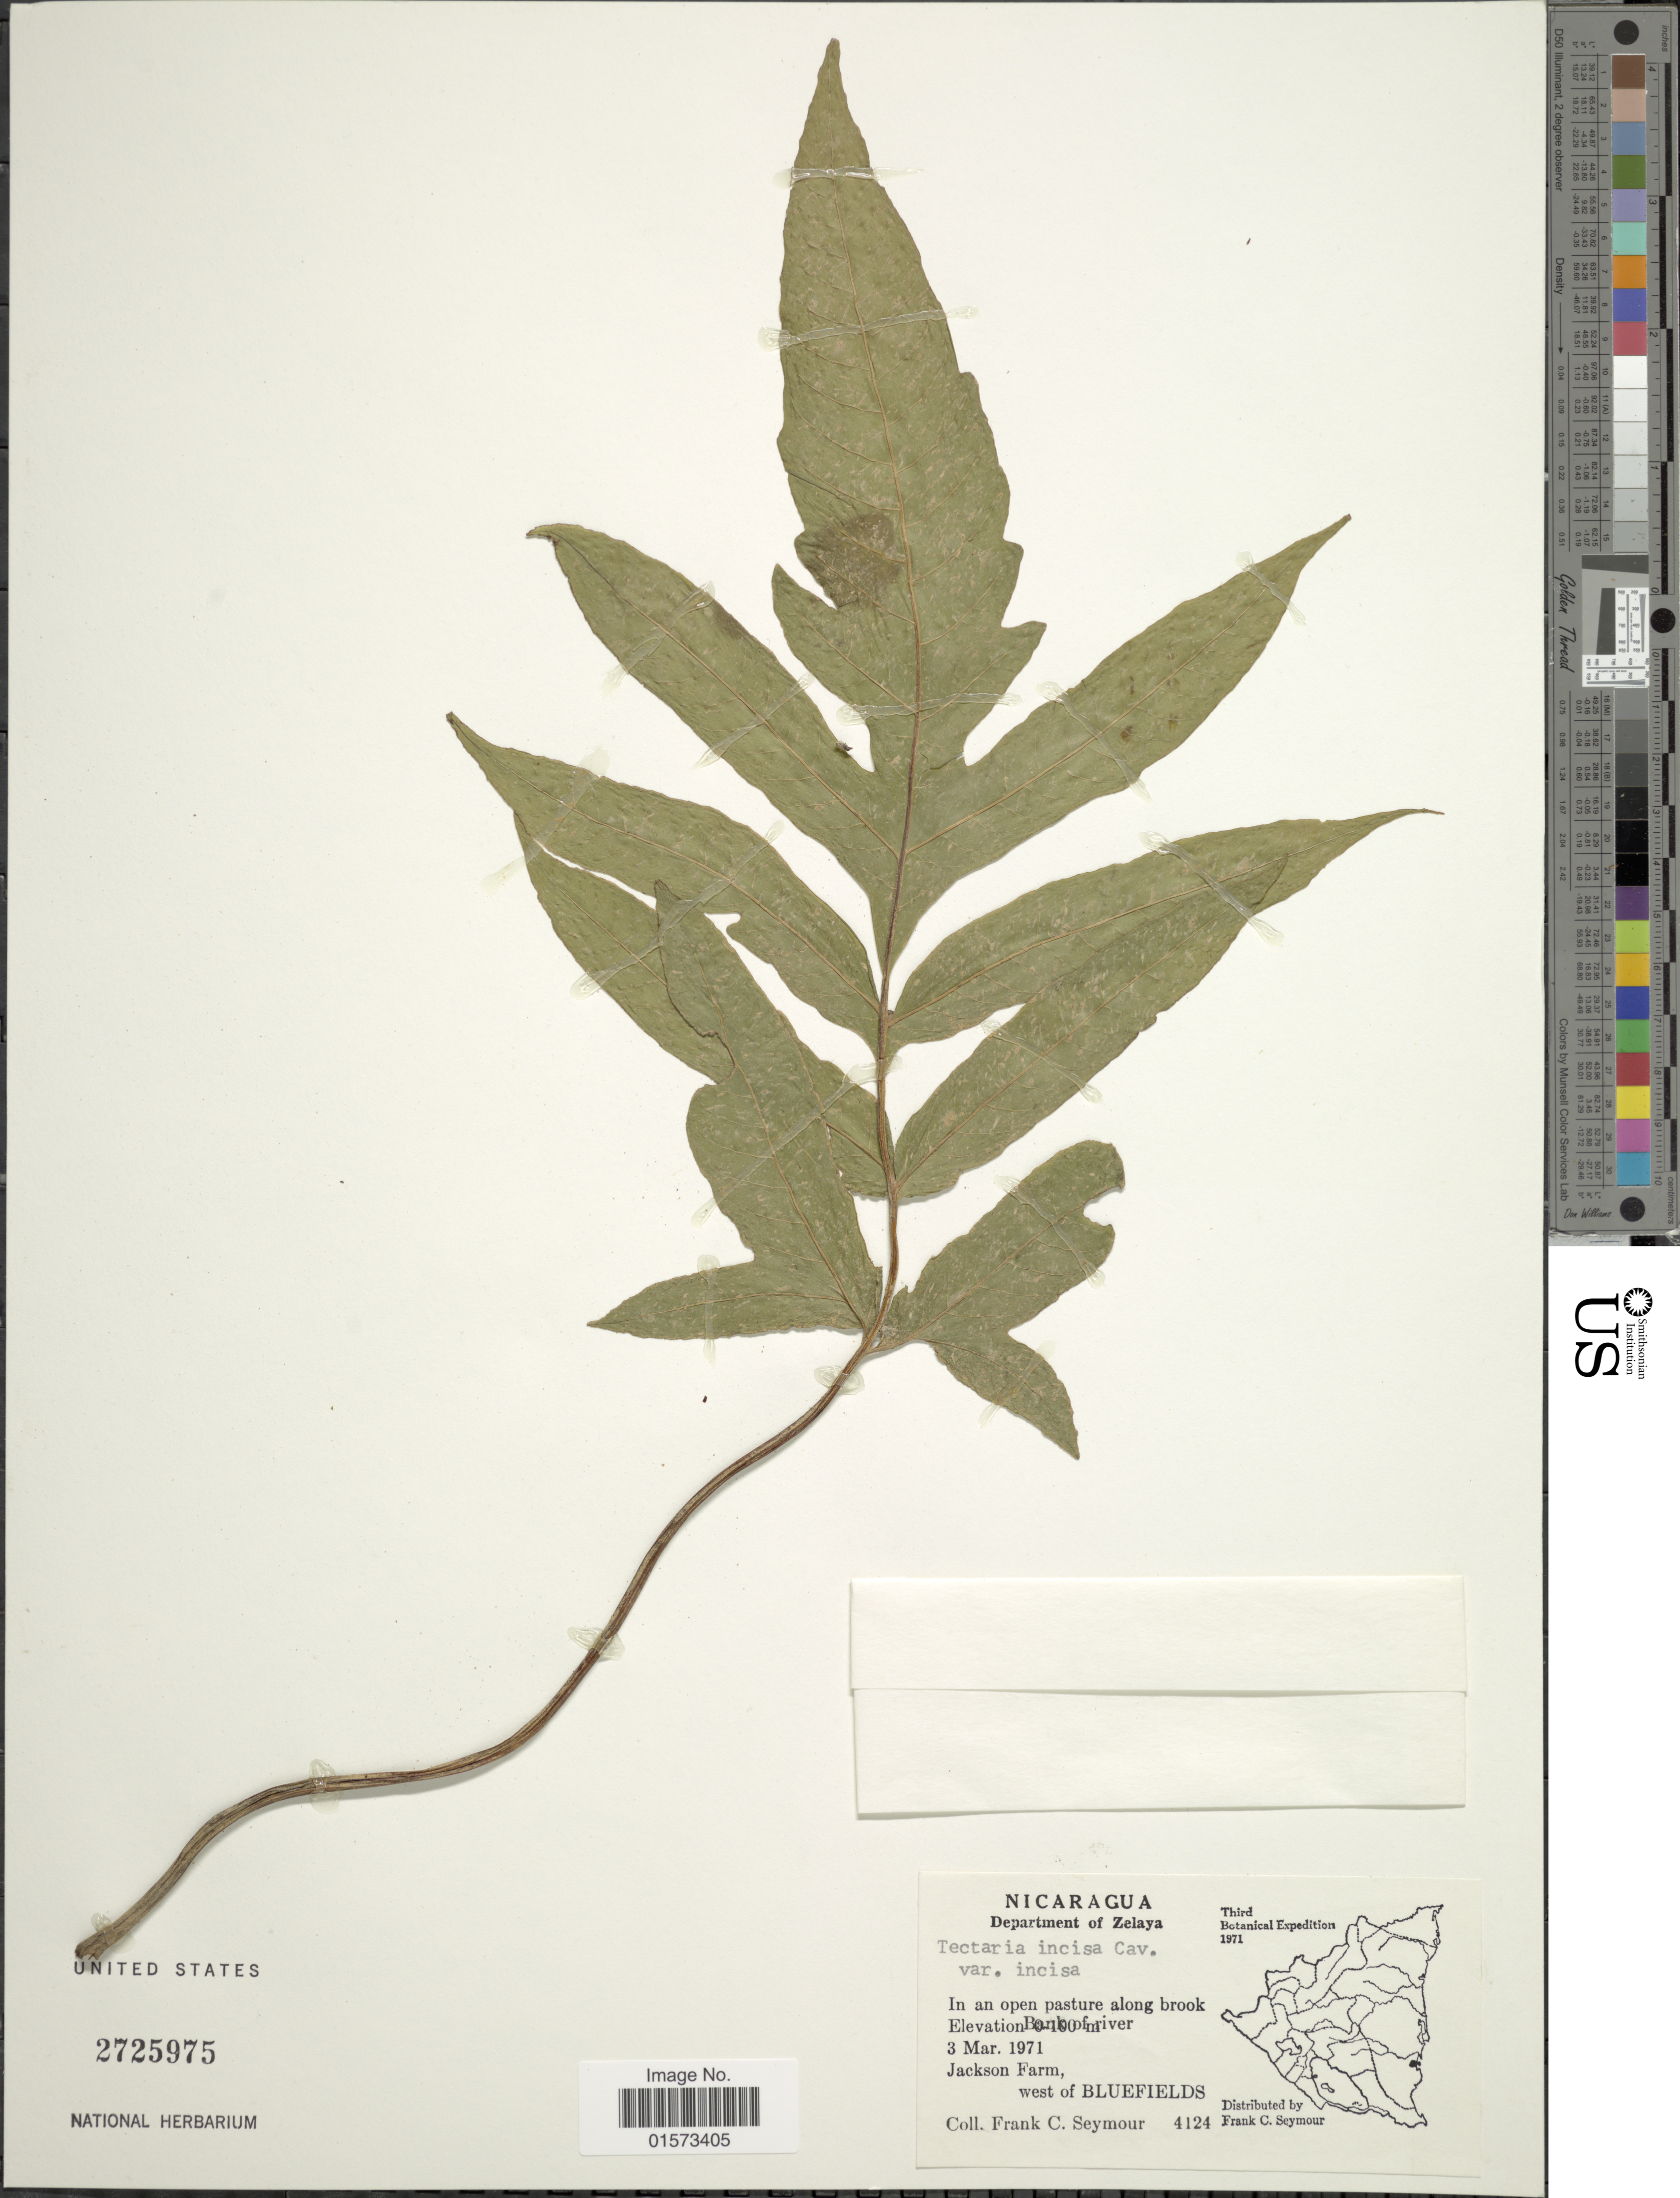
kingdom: Plantae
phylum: Tracheophyta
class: Polypodiopsida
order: Polypodiales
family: Tectariaceae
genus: Tectaria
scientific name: Tectaria incisa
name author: Cav.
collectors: F. C. Seymour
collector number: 4124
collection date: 1971-03-03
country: Nicaragua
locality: Department of Zelaya. In an open pasture along brook. Jackson Farm, West of Bluefields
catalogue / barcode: US 2725975